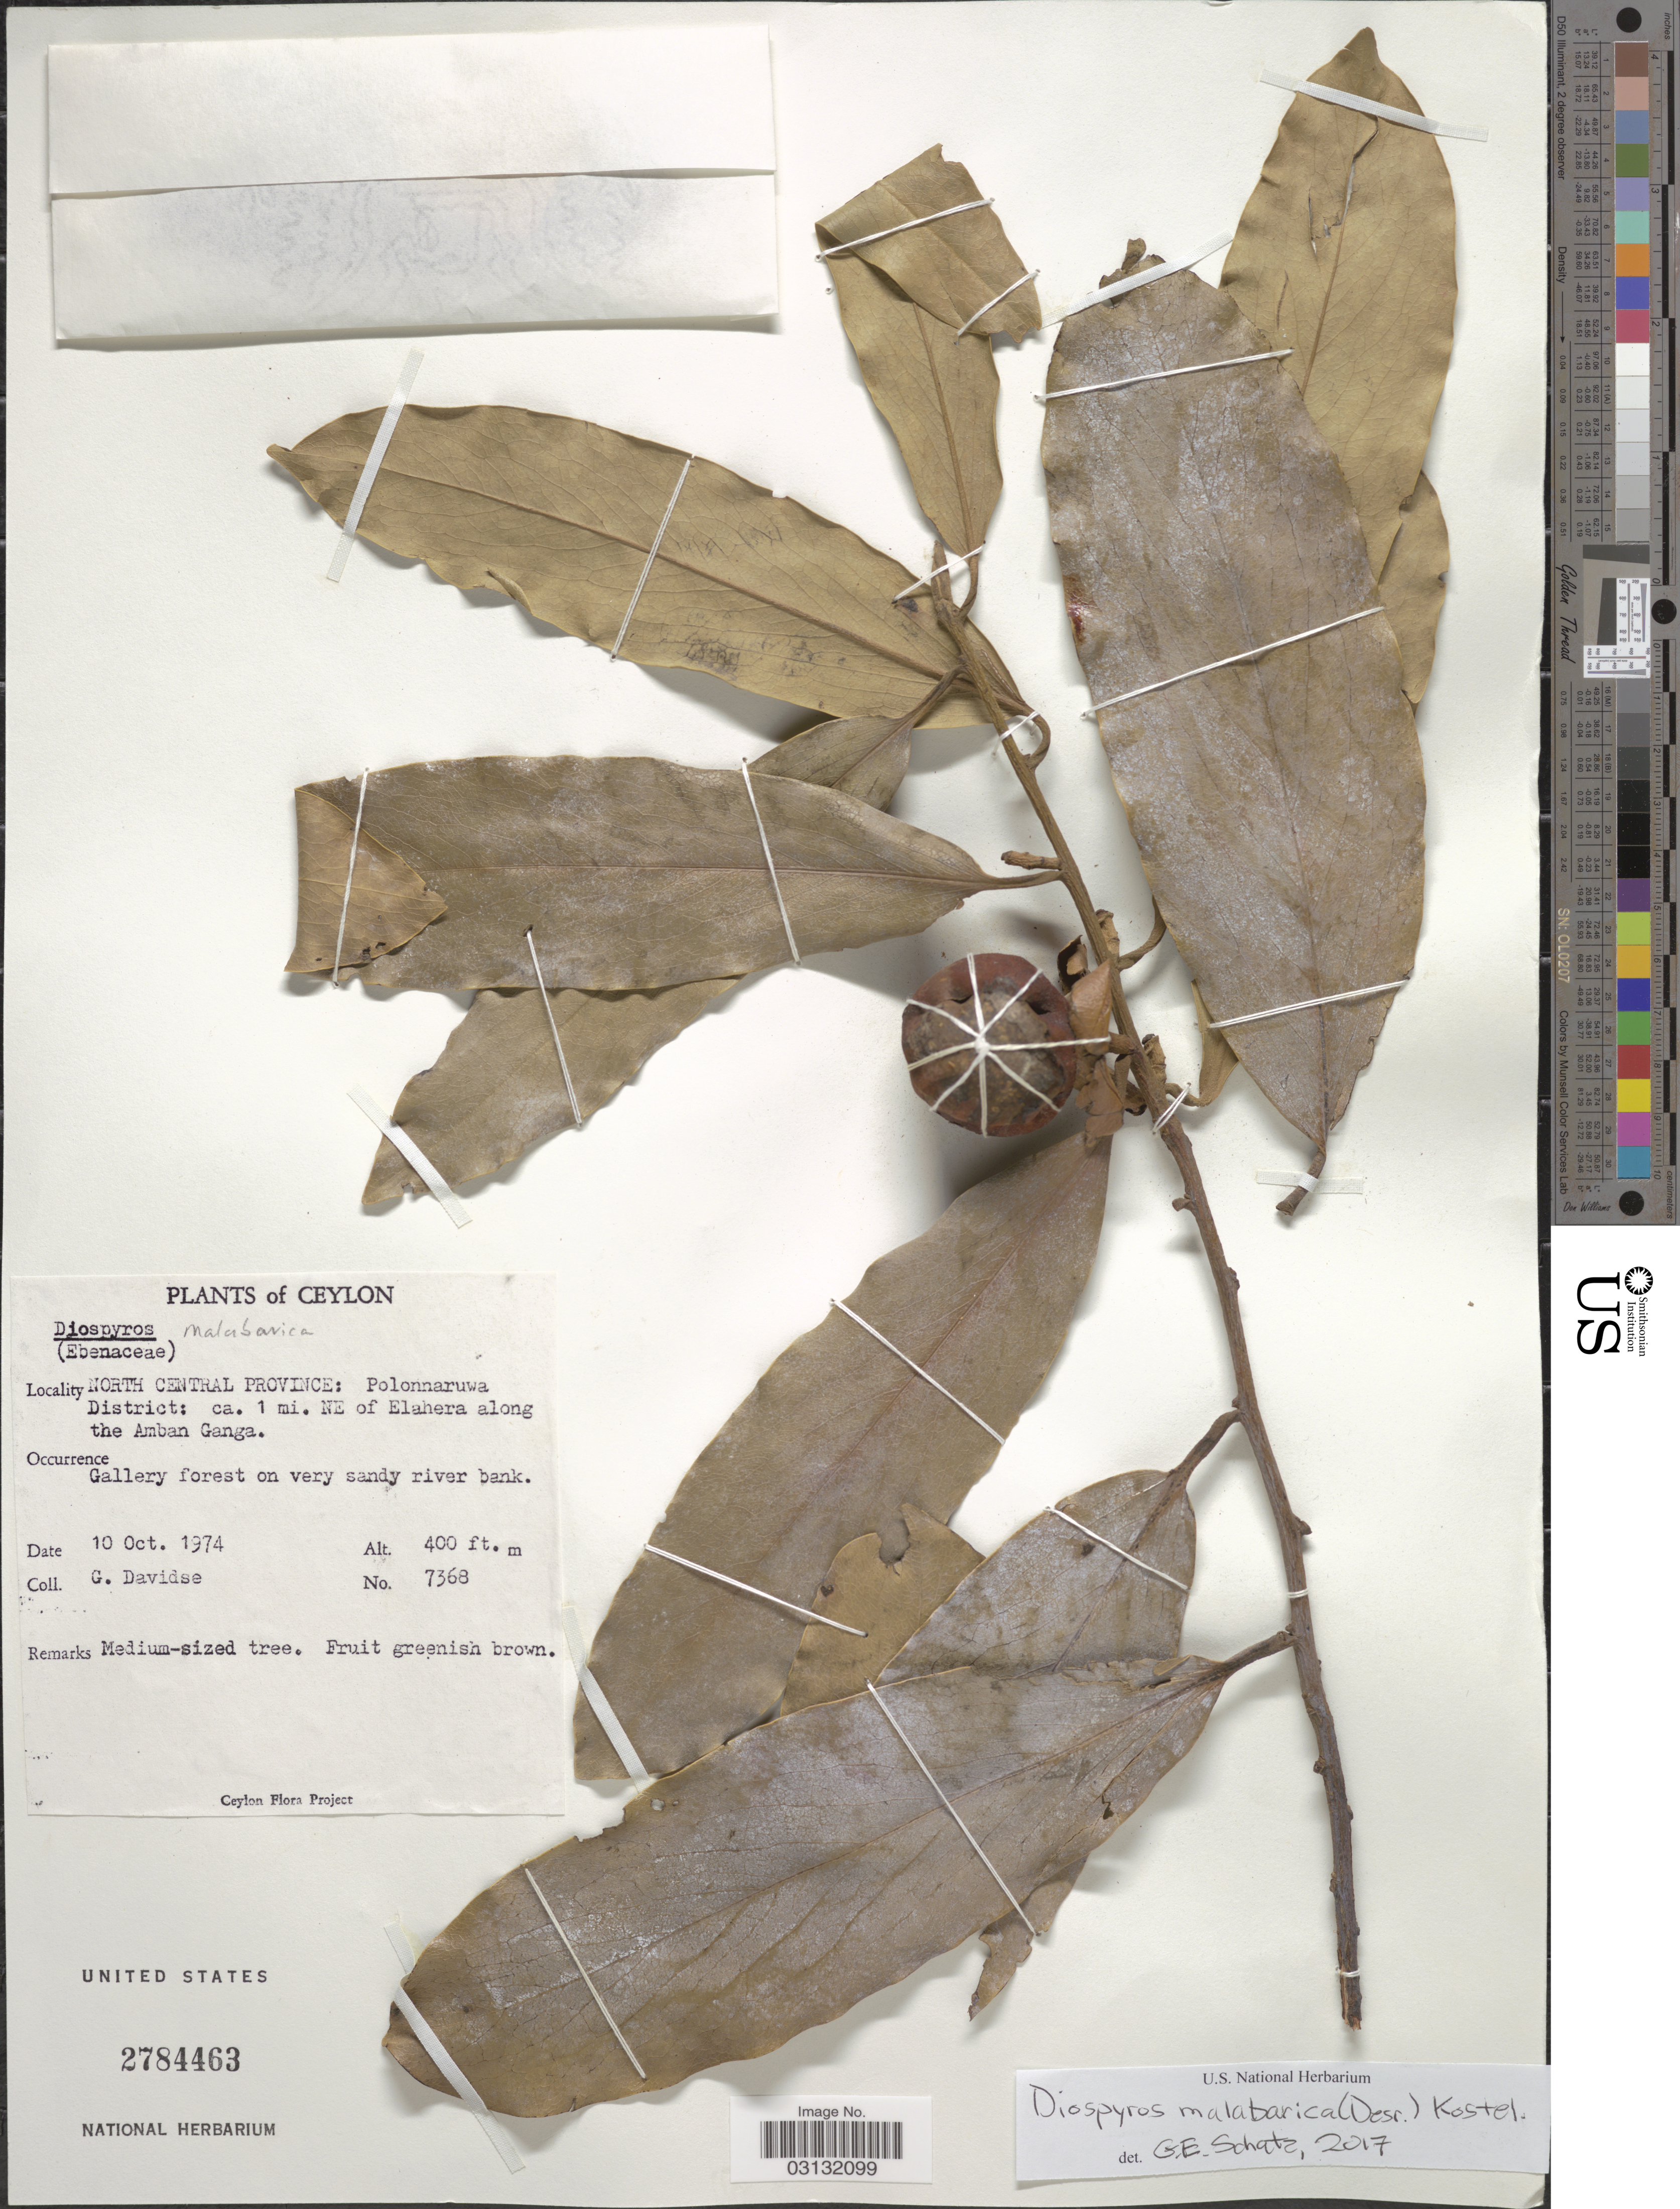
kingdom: Plantae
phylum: Tracheophyta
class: Magnoliopsida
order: Ericales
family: Ebenaceae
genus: Diospyros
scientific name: Diospyros malabarica var. malabarica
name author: (Desr.) Kostel.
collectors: G. Davidse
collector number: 7368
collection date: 1974-10-10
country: Sri Lanka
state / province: North Central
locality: Ceylon, North Central Province: Polonnaruwa District: ca. 1 mi. NE of Elahera along the Amban Ganga.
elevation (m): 122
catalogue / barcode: US 2784463